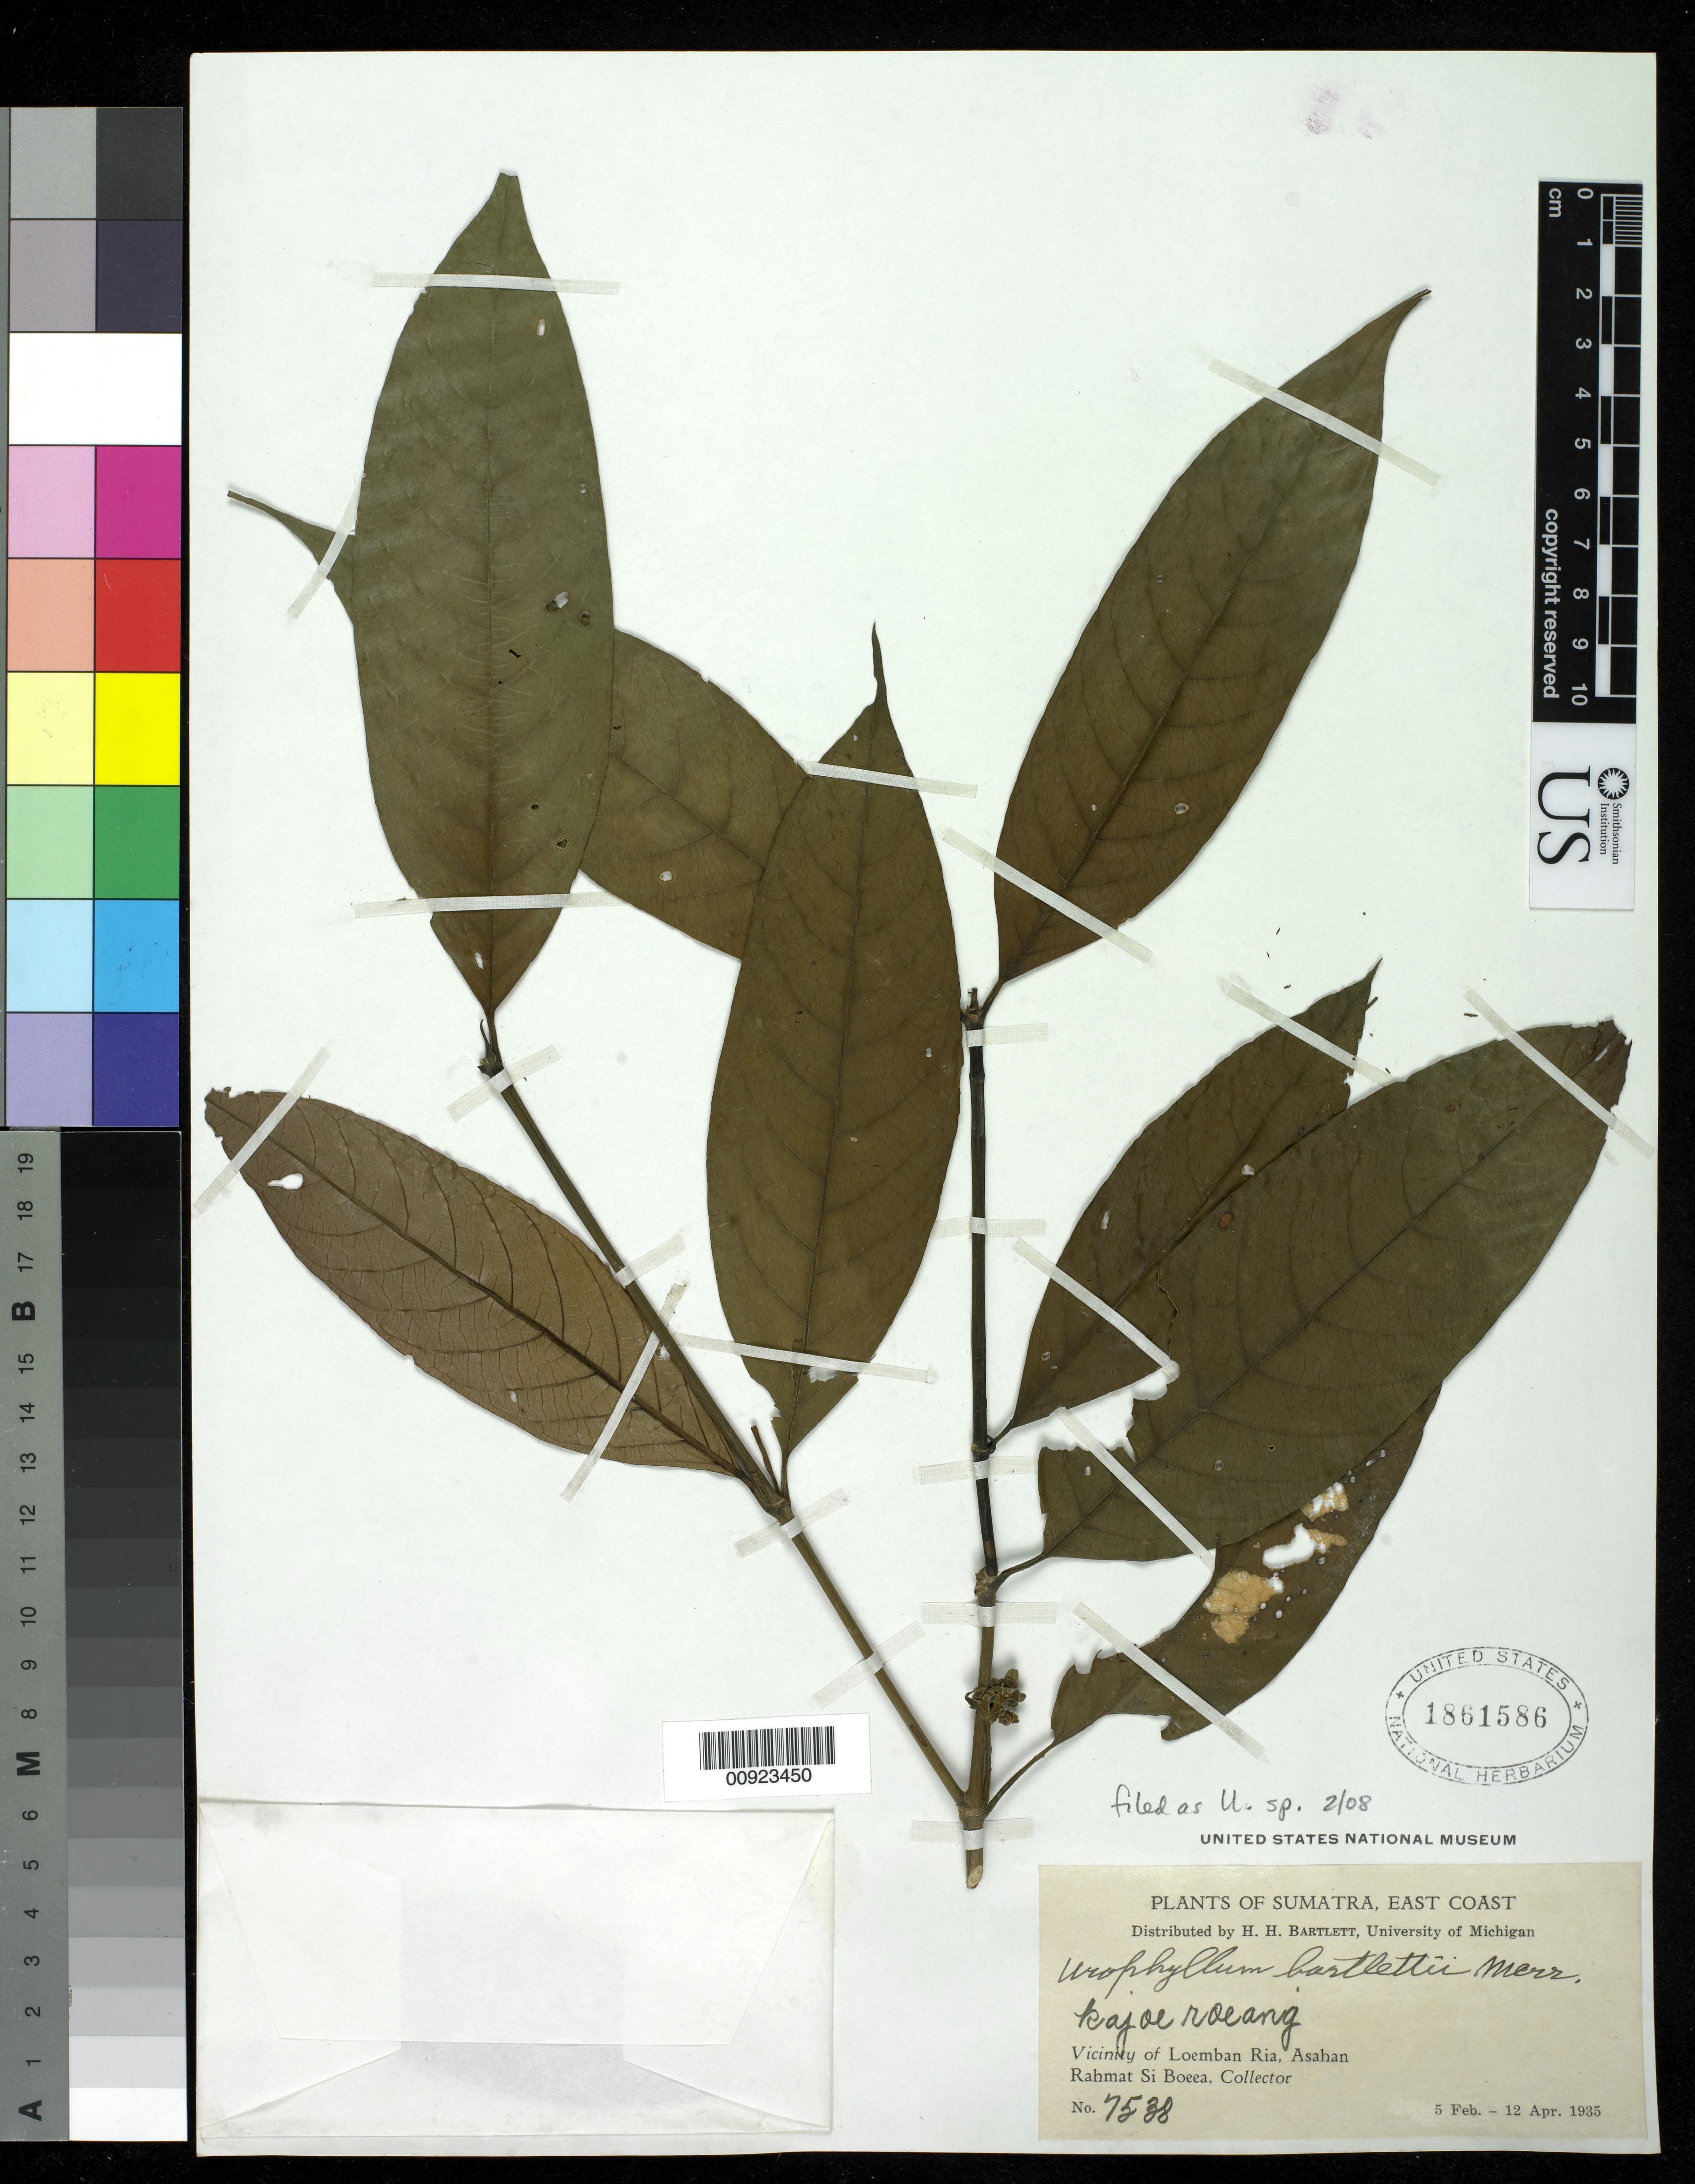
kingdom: Plantae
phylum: Tracheophyta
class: Magnoliopsida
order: Gentianales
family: Rubiaceae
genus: Urophyllum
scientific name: Urophyllum sp.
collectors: Rahmat Si Boeea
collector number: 7538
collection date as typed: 05 Feb 1935 to 12 Apr 1935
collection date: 1935-02-05/1935-04-12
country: Indonesia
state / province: Sumatra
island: Sumatra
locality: Vicinity of Loemban Ria, Asahan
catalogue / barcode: US 1861586